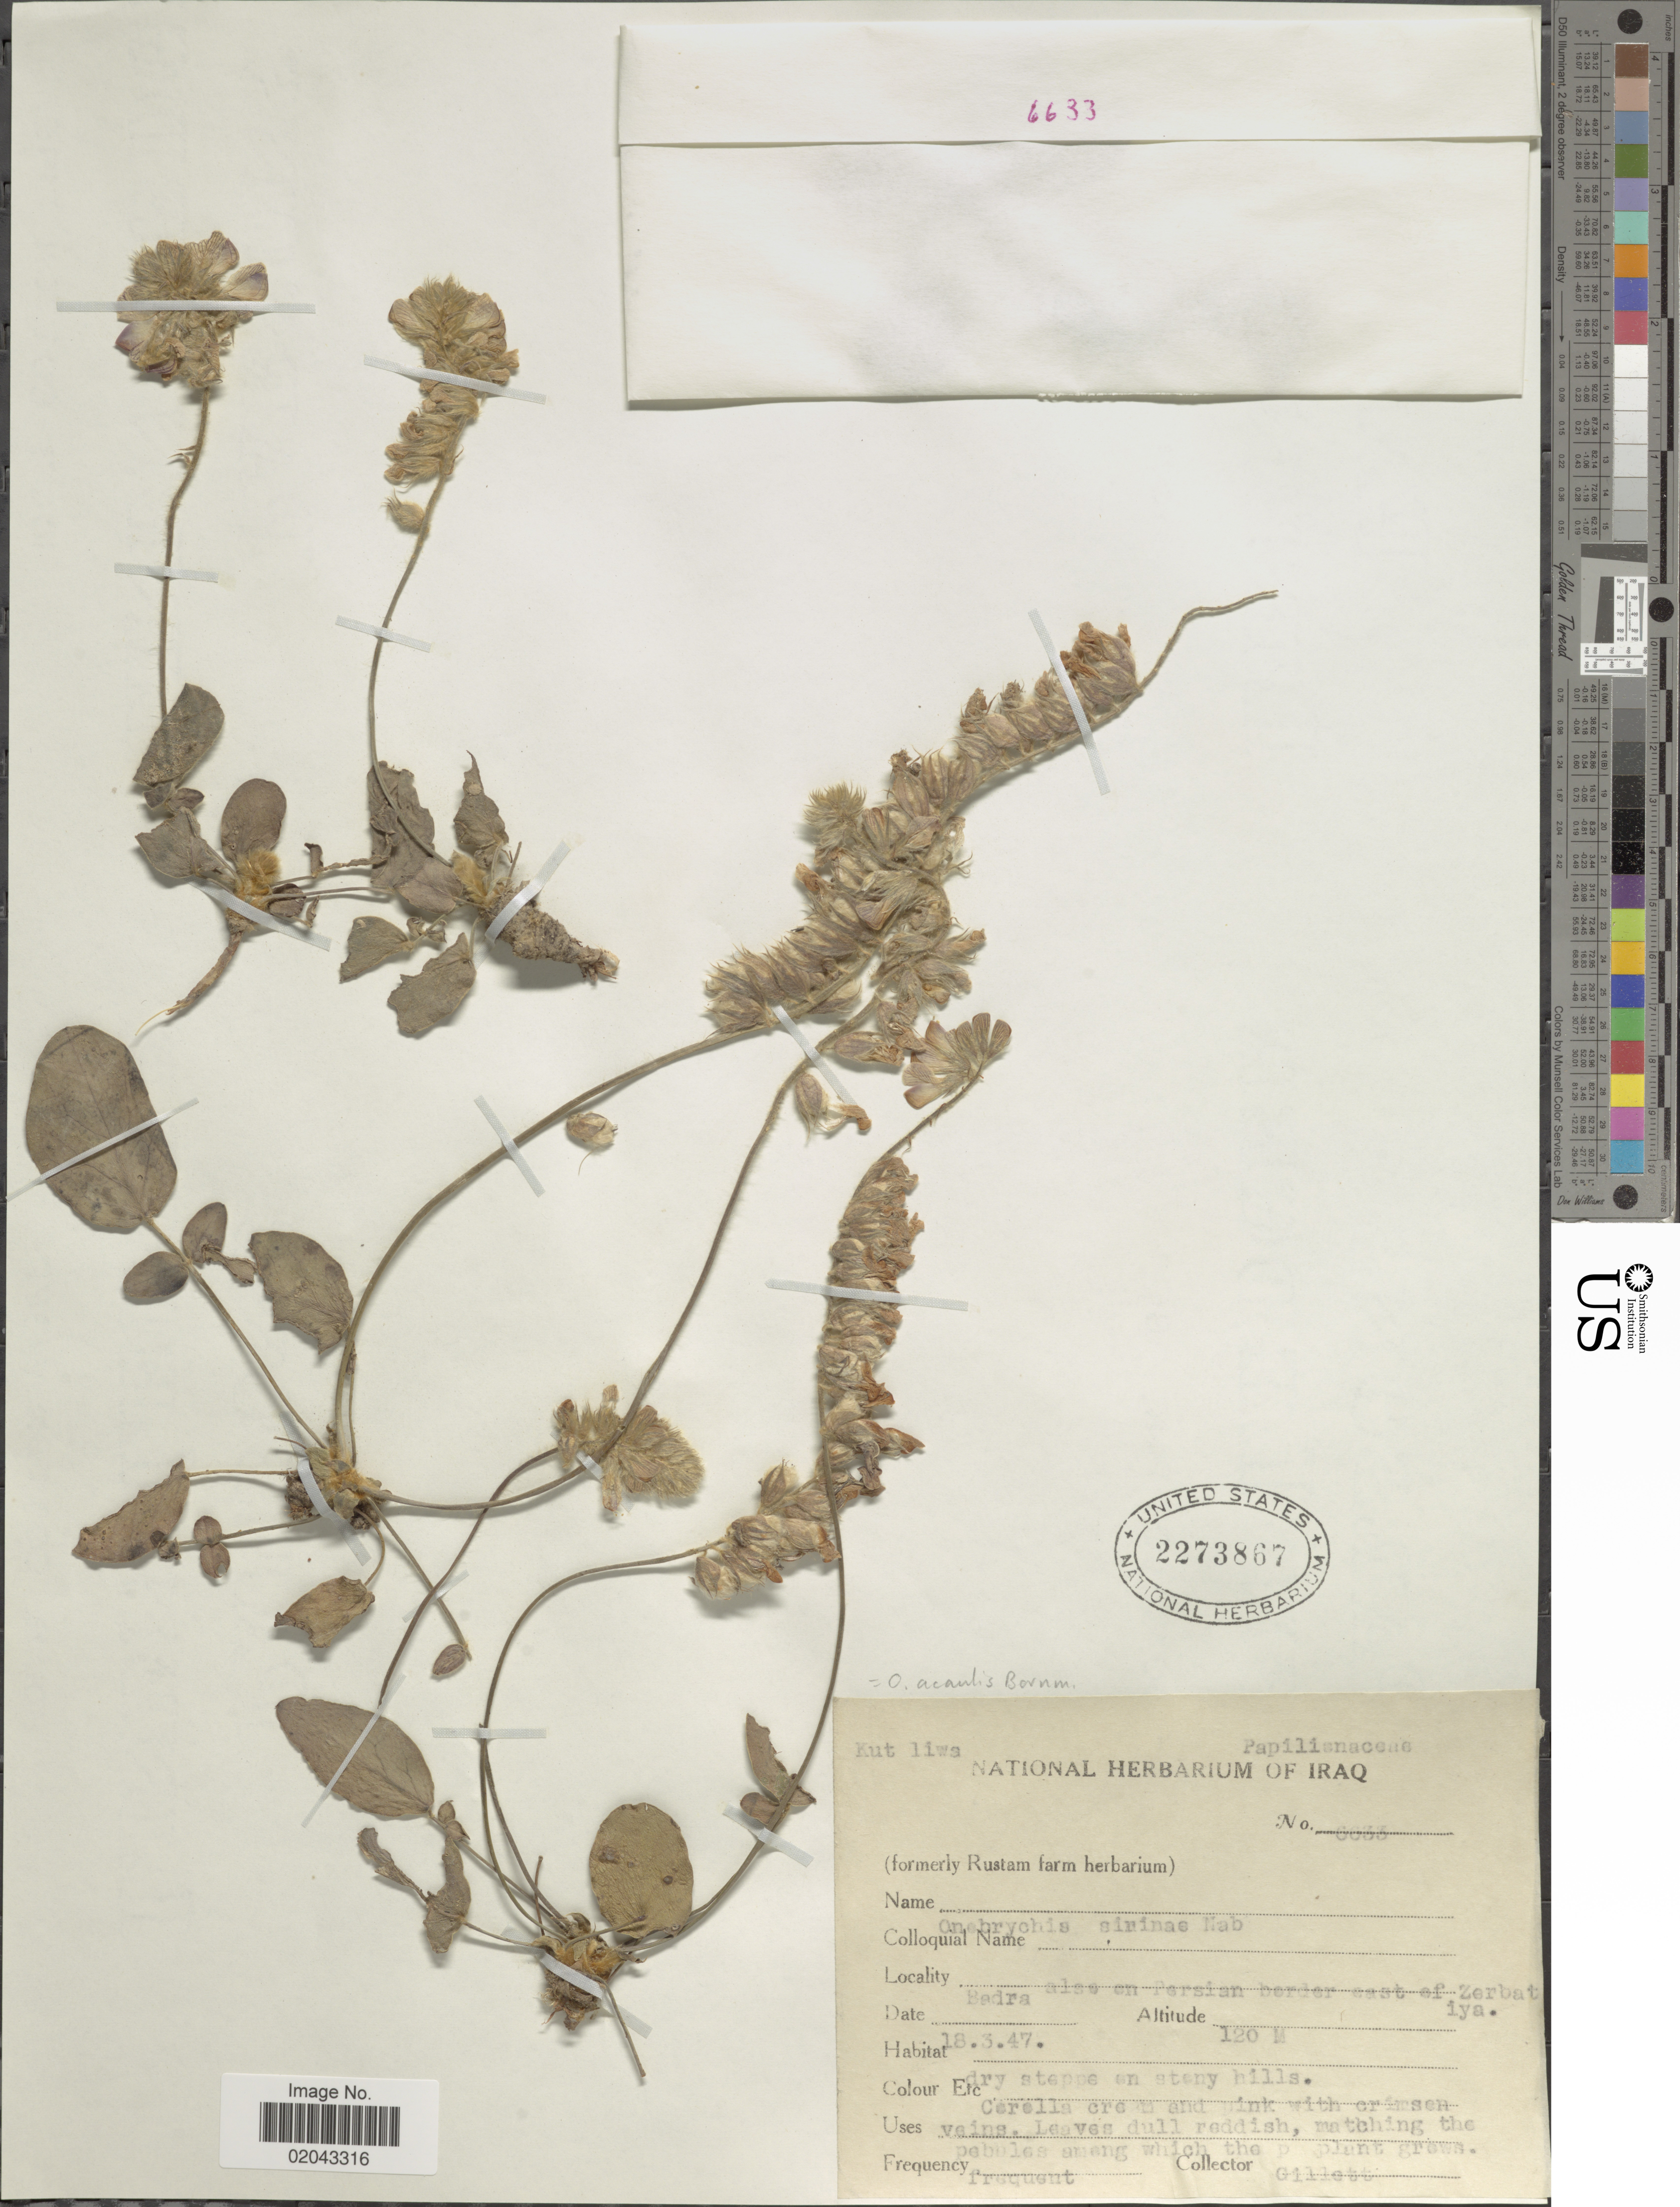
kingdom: Plantae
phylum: Tracheophyta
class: Magnoliopsida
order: Fabales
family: Fabaceae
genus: Onobrychis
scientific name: Onobrychis acaulis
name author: Bornm.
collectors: Gillett, --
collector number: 6633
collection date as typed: Transcribed d/m/y: 18/3/47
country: Iraq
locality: Badra also [interpreted] en Persian border east of Zerbatiya.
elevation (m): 120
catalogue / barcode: US 2273867